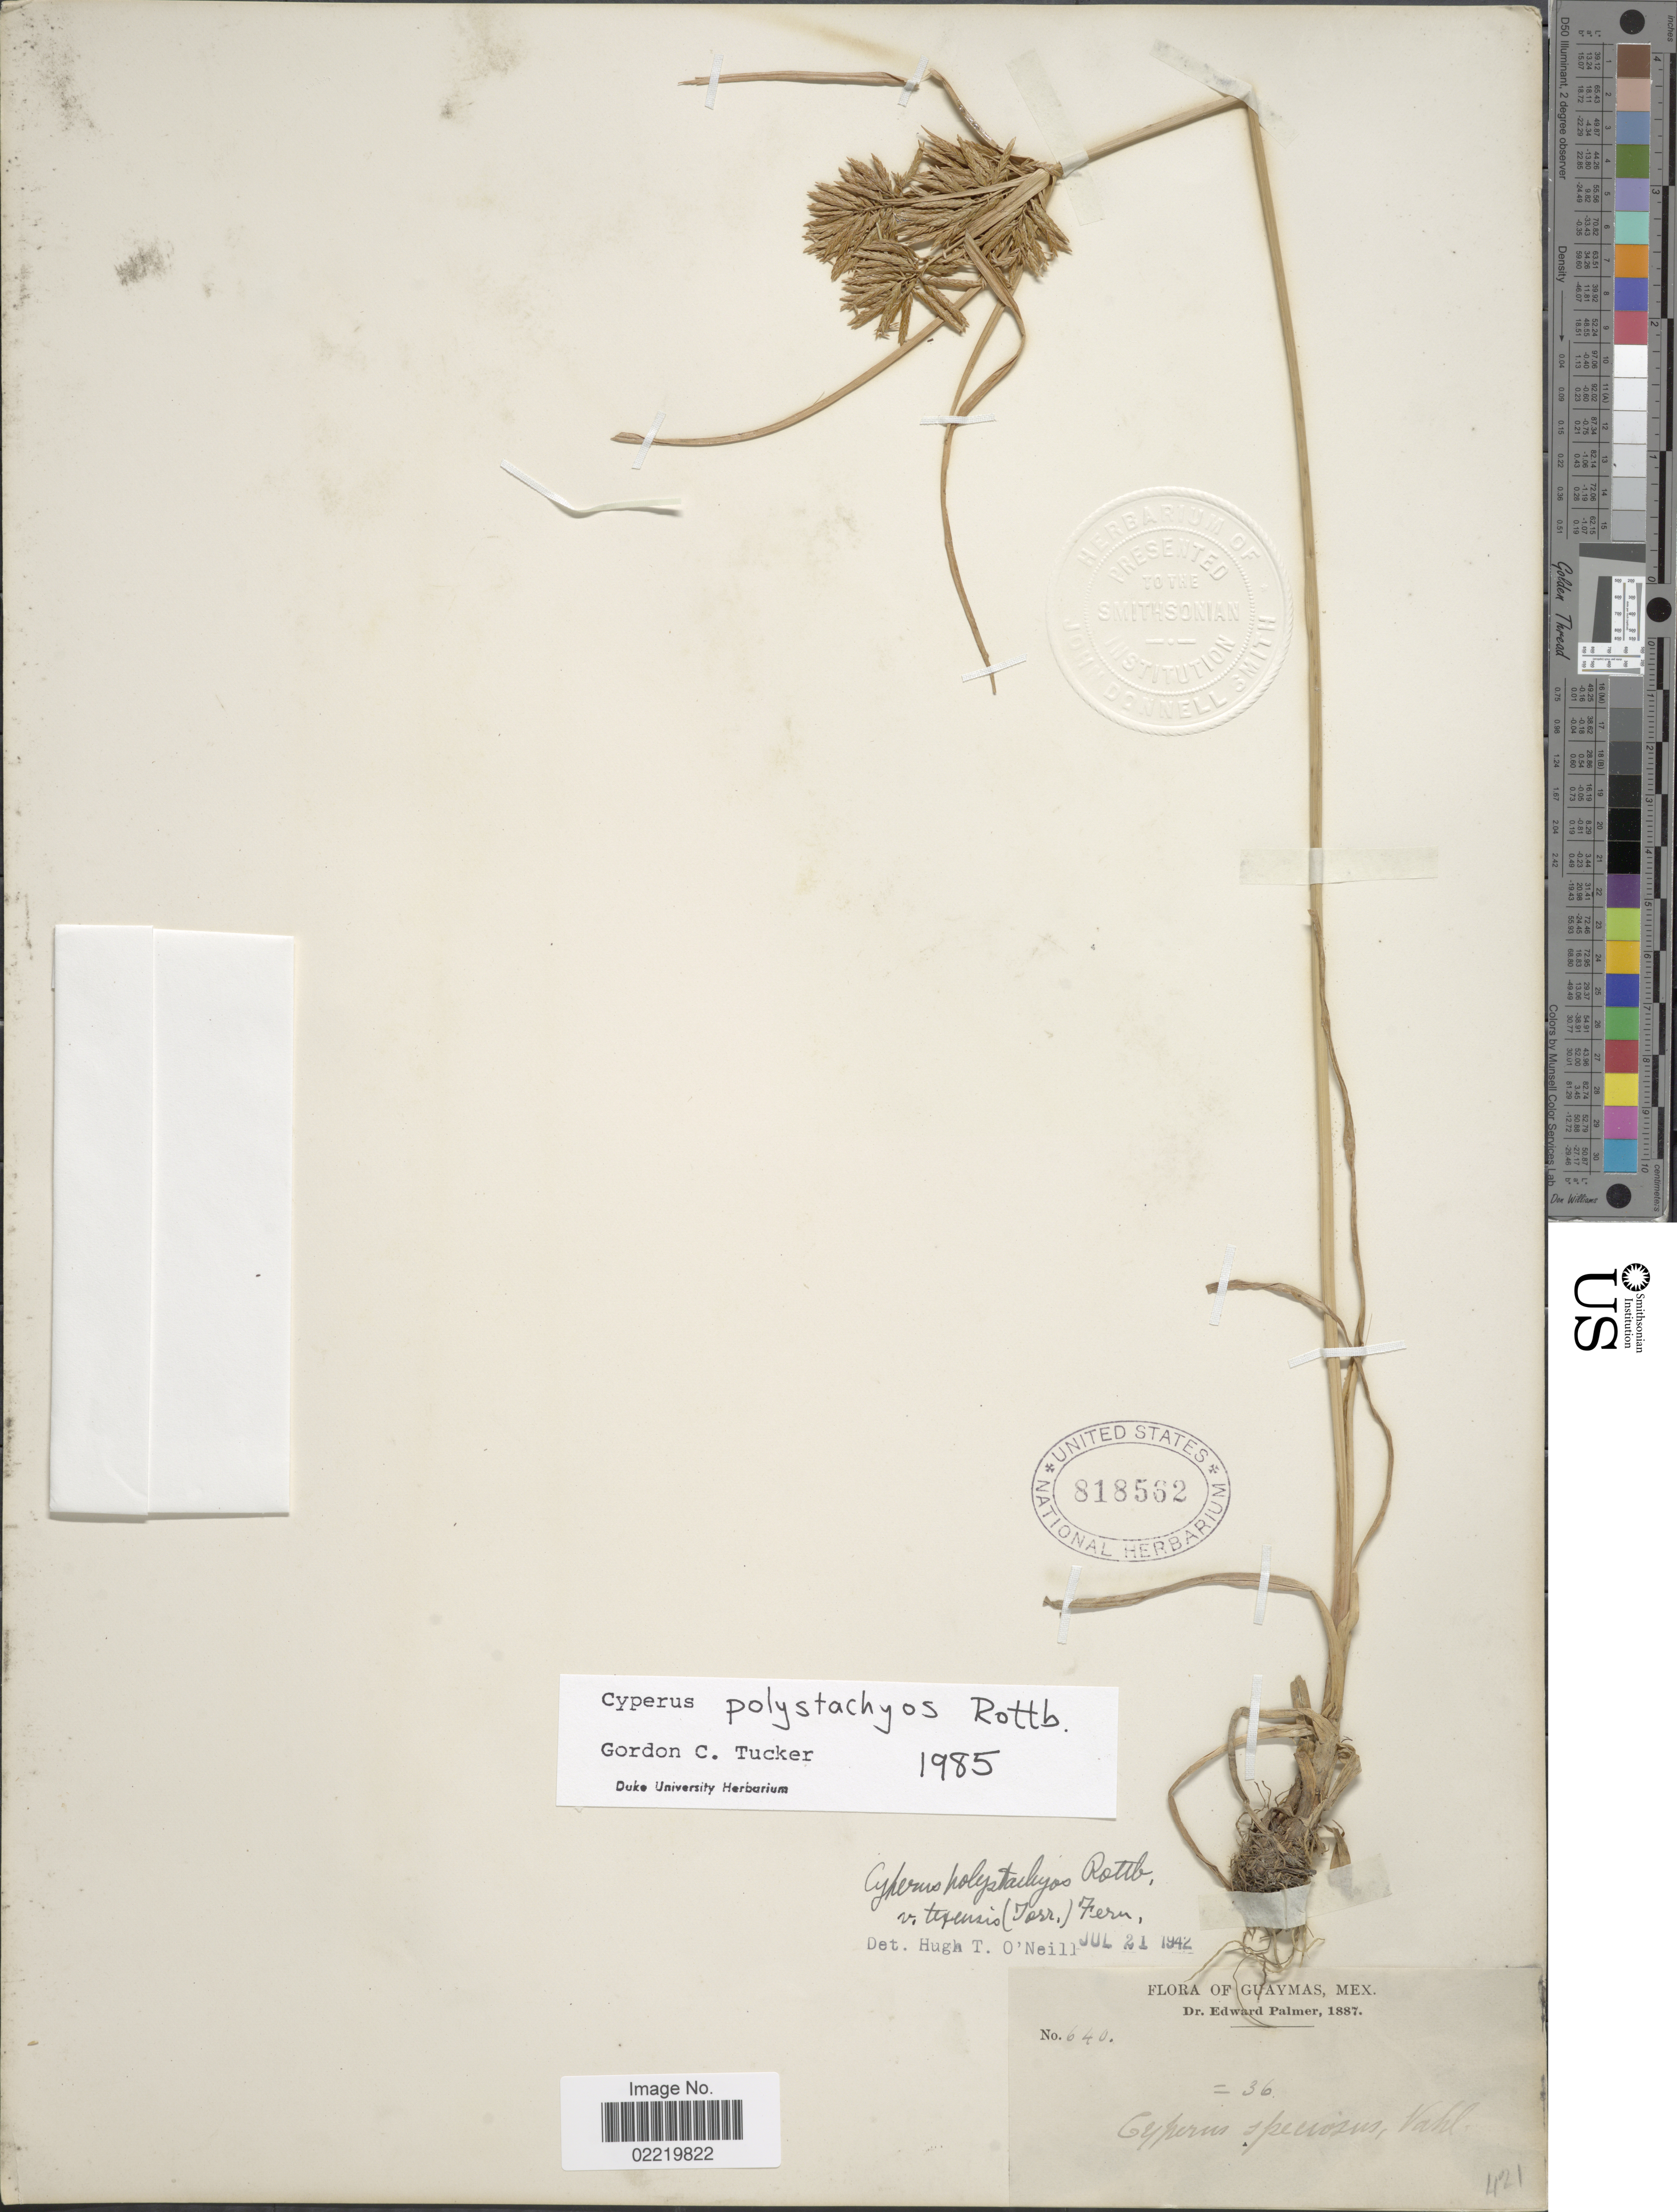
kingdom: Plantae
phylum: Tracheophyta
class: Liliopsida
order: Poales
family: Cyperaceae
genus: Cyperus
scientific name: Cyperus polystachyos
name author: Rottb.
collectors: E. Palmer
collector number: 640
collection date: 1887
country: Mexico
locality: Guaymas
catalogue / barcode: US 818562